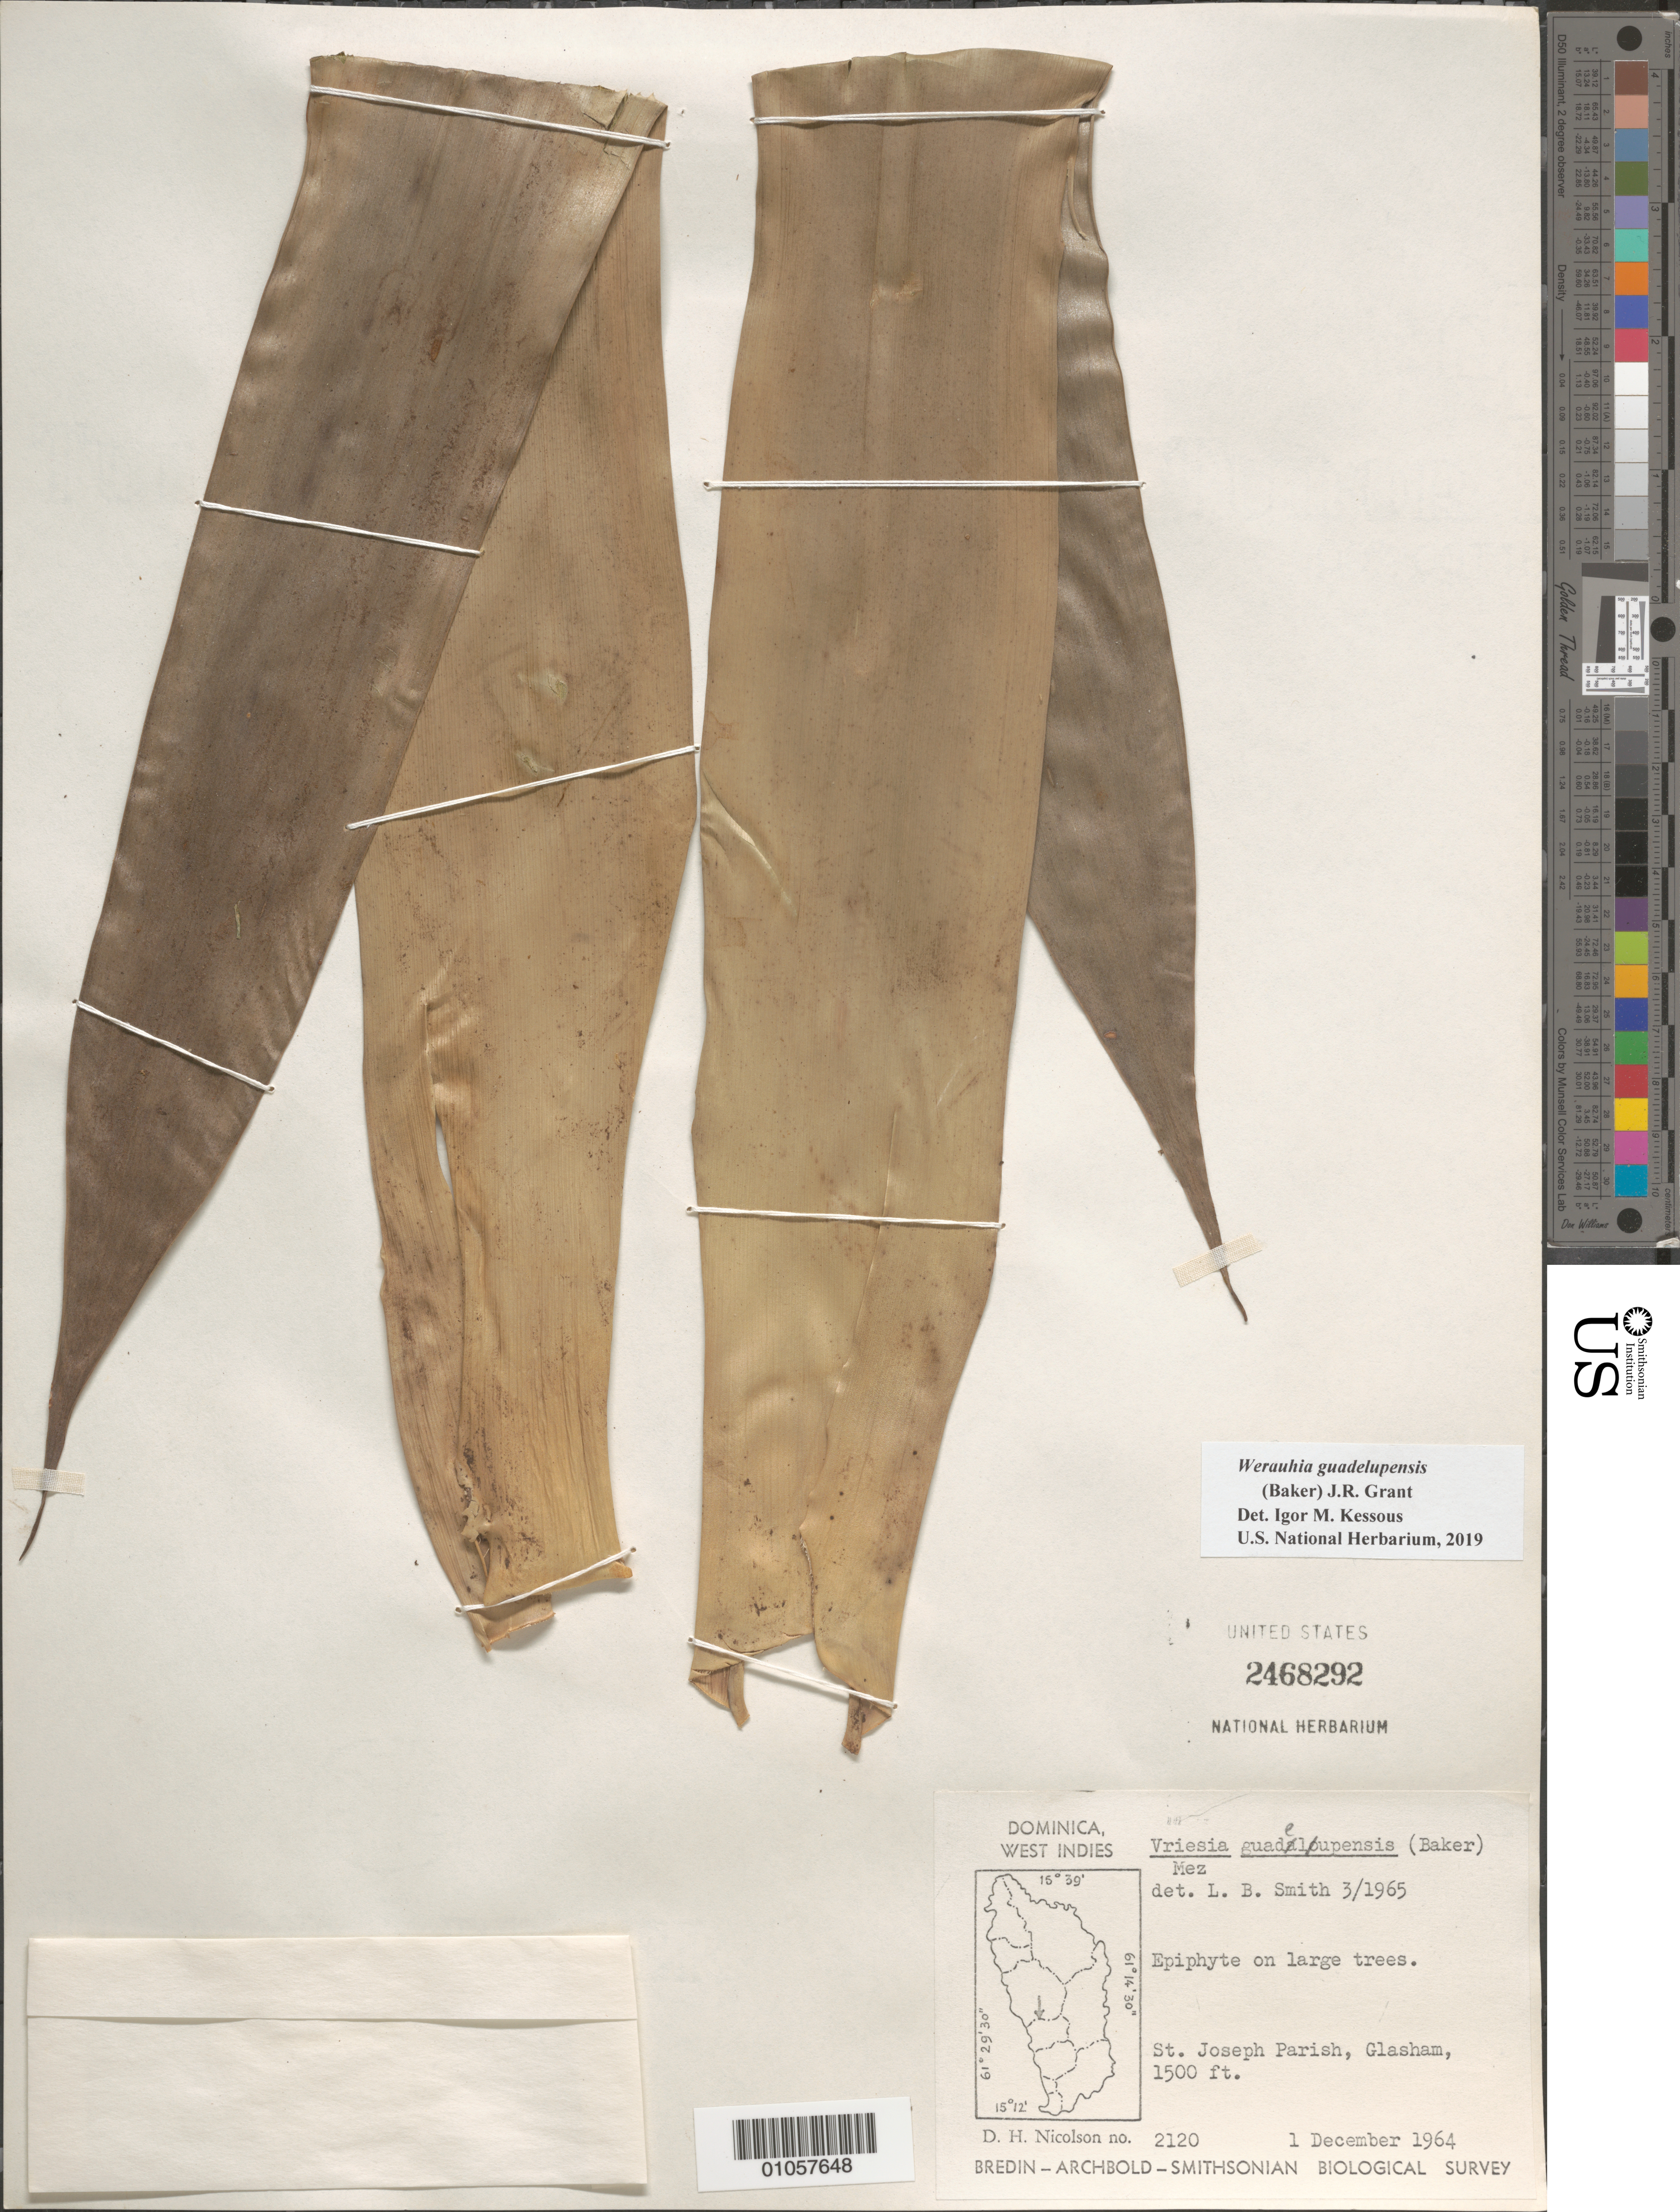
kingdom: Plantae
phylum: Tracheophyta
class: Liliopsida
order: Poales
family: Bromeliaceae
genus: Werauhia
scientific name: Werauhia guadelupensis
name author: (Baker) J.R. Grant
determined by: Kessous, Igor M.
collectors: D. H. Nicolson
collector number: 2120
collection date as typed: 01 Dec 1965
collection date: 1965-12-01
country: Dominica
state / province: St. Joseph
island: Dominica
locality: Glasham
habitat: On large trees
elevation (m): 457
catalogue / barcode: US 2468292